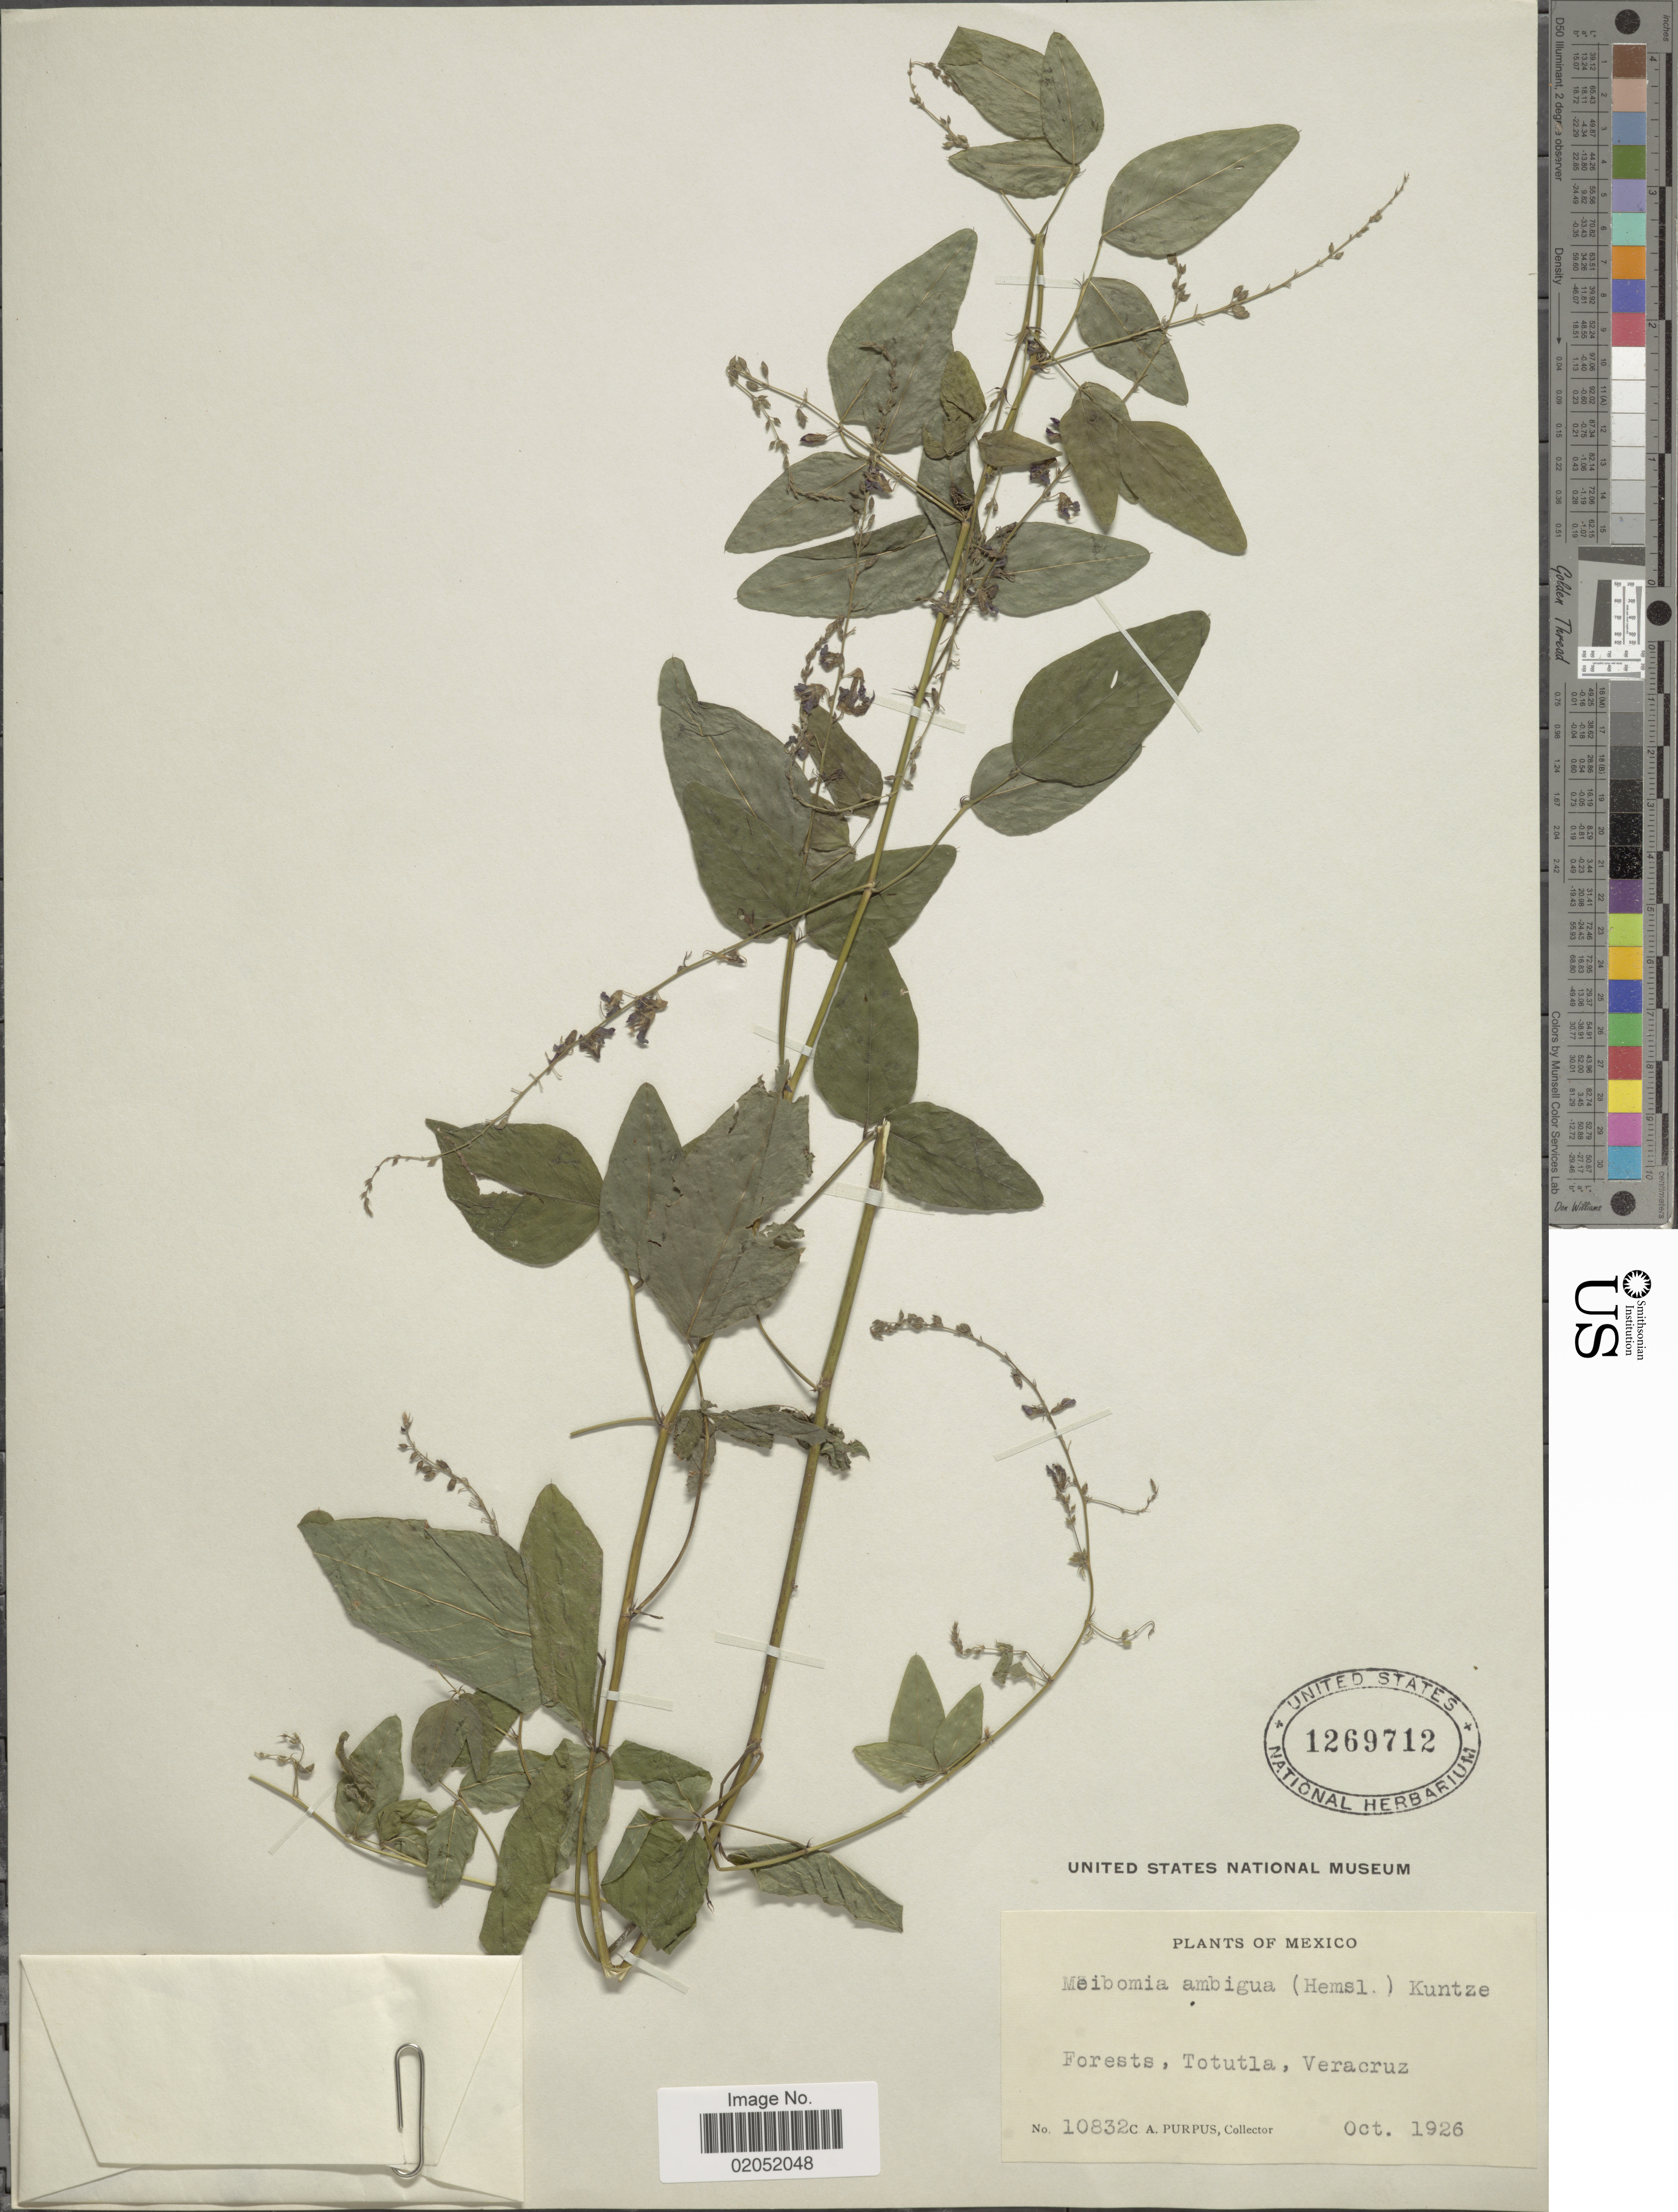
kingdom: Plantae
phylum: Tracheophyta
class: Magnoliopsida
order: Fabales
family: Fabaceae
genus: Desmodium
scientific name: Desmodium ambiguum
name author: Hemsl.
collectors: C. A. Purpus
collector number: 10832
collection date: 1926-10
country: Mexico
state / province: Veracruz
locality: Forest, Totutla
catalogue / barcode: US 1269712